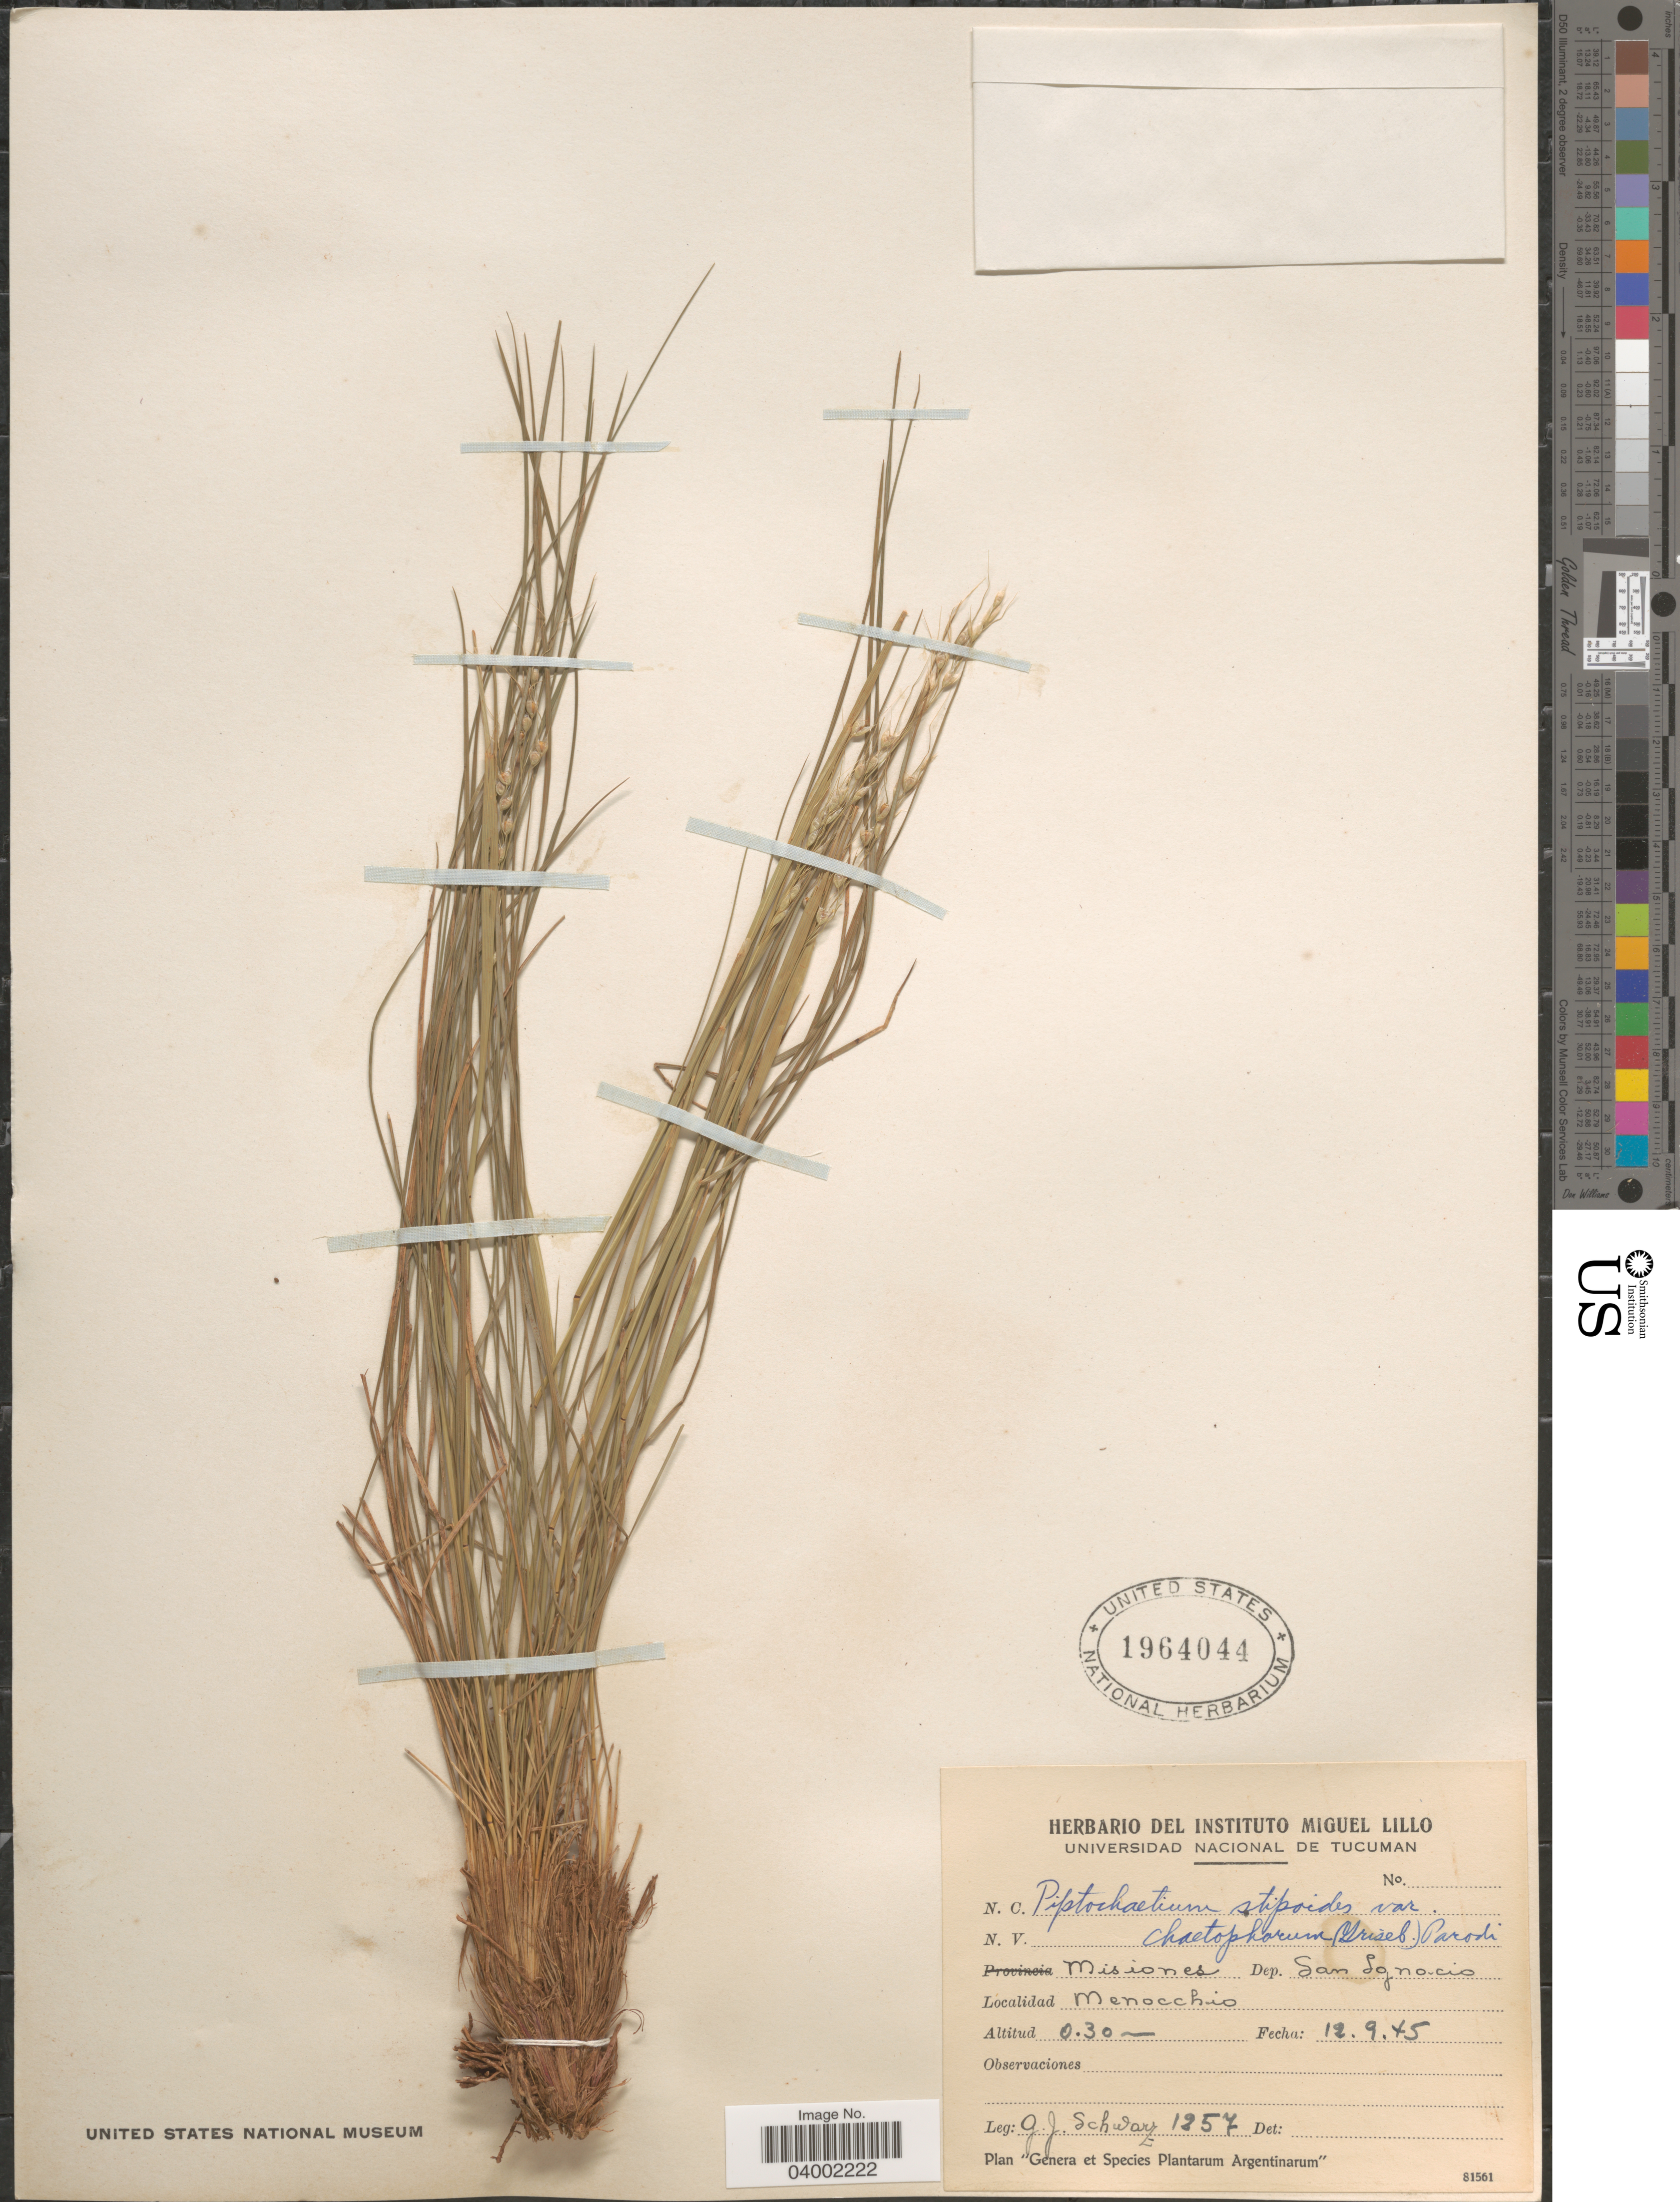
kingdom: Plantae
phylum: Tracheophyta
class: Liliopsida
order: Poales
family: Poaceae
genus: Piptochaetium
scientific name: Piptochaetium stipoides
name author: (Trin. & Rupr.) Hack. & Arechav.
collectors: G. J. Schwarz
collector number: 1257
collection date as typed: Transcribed d/m/y: 12/9/45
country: Argentina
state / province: Misiones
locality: Dep. San Ignacio. Menocchio.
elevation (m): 0.3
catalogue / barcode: US 1964044